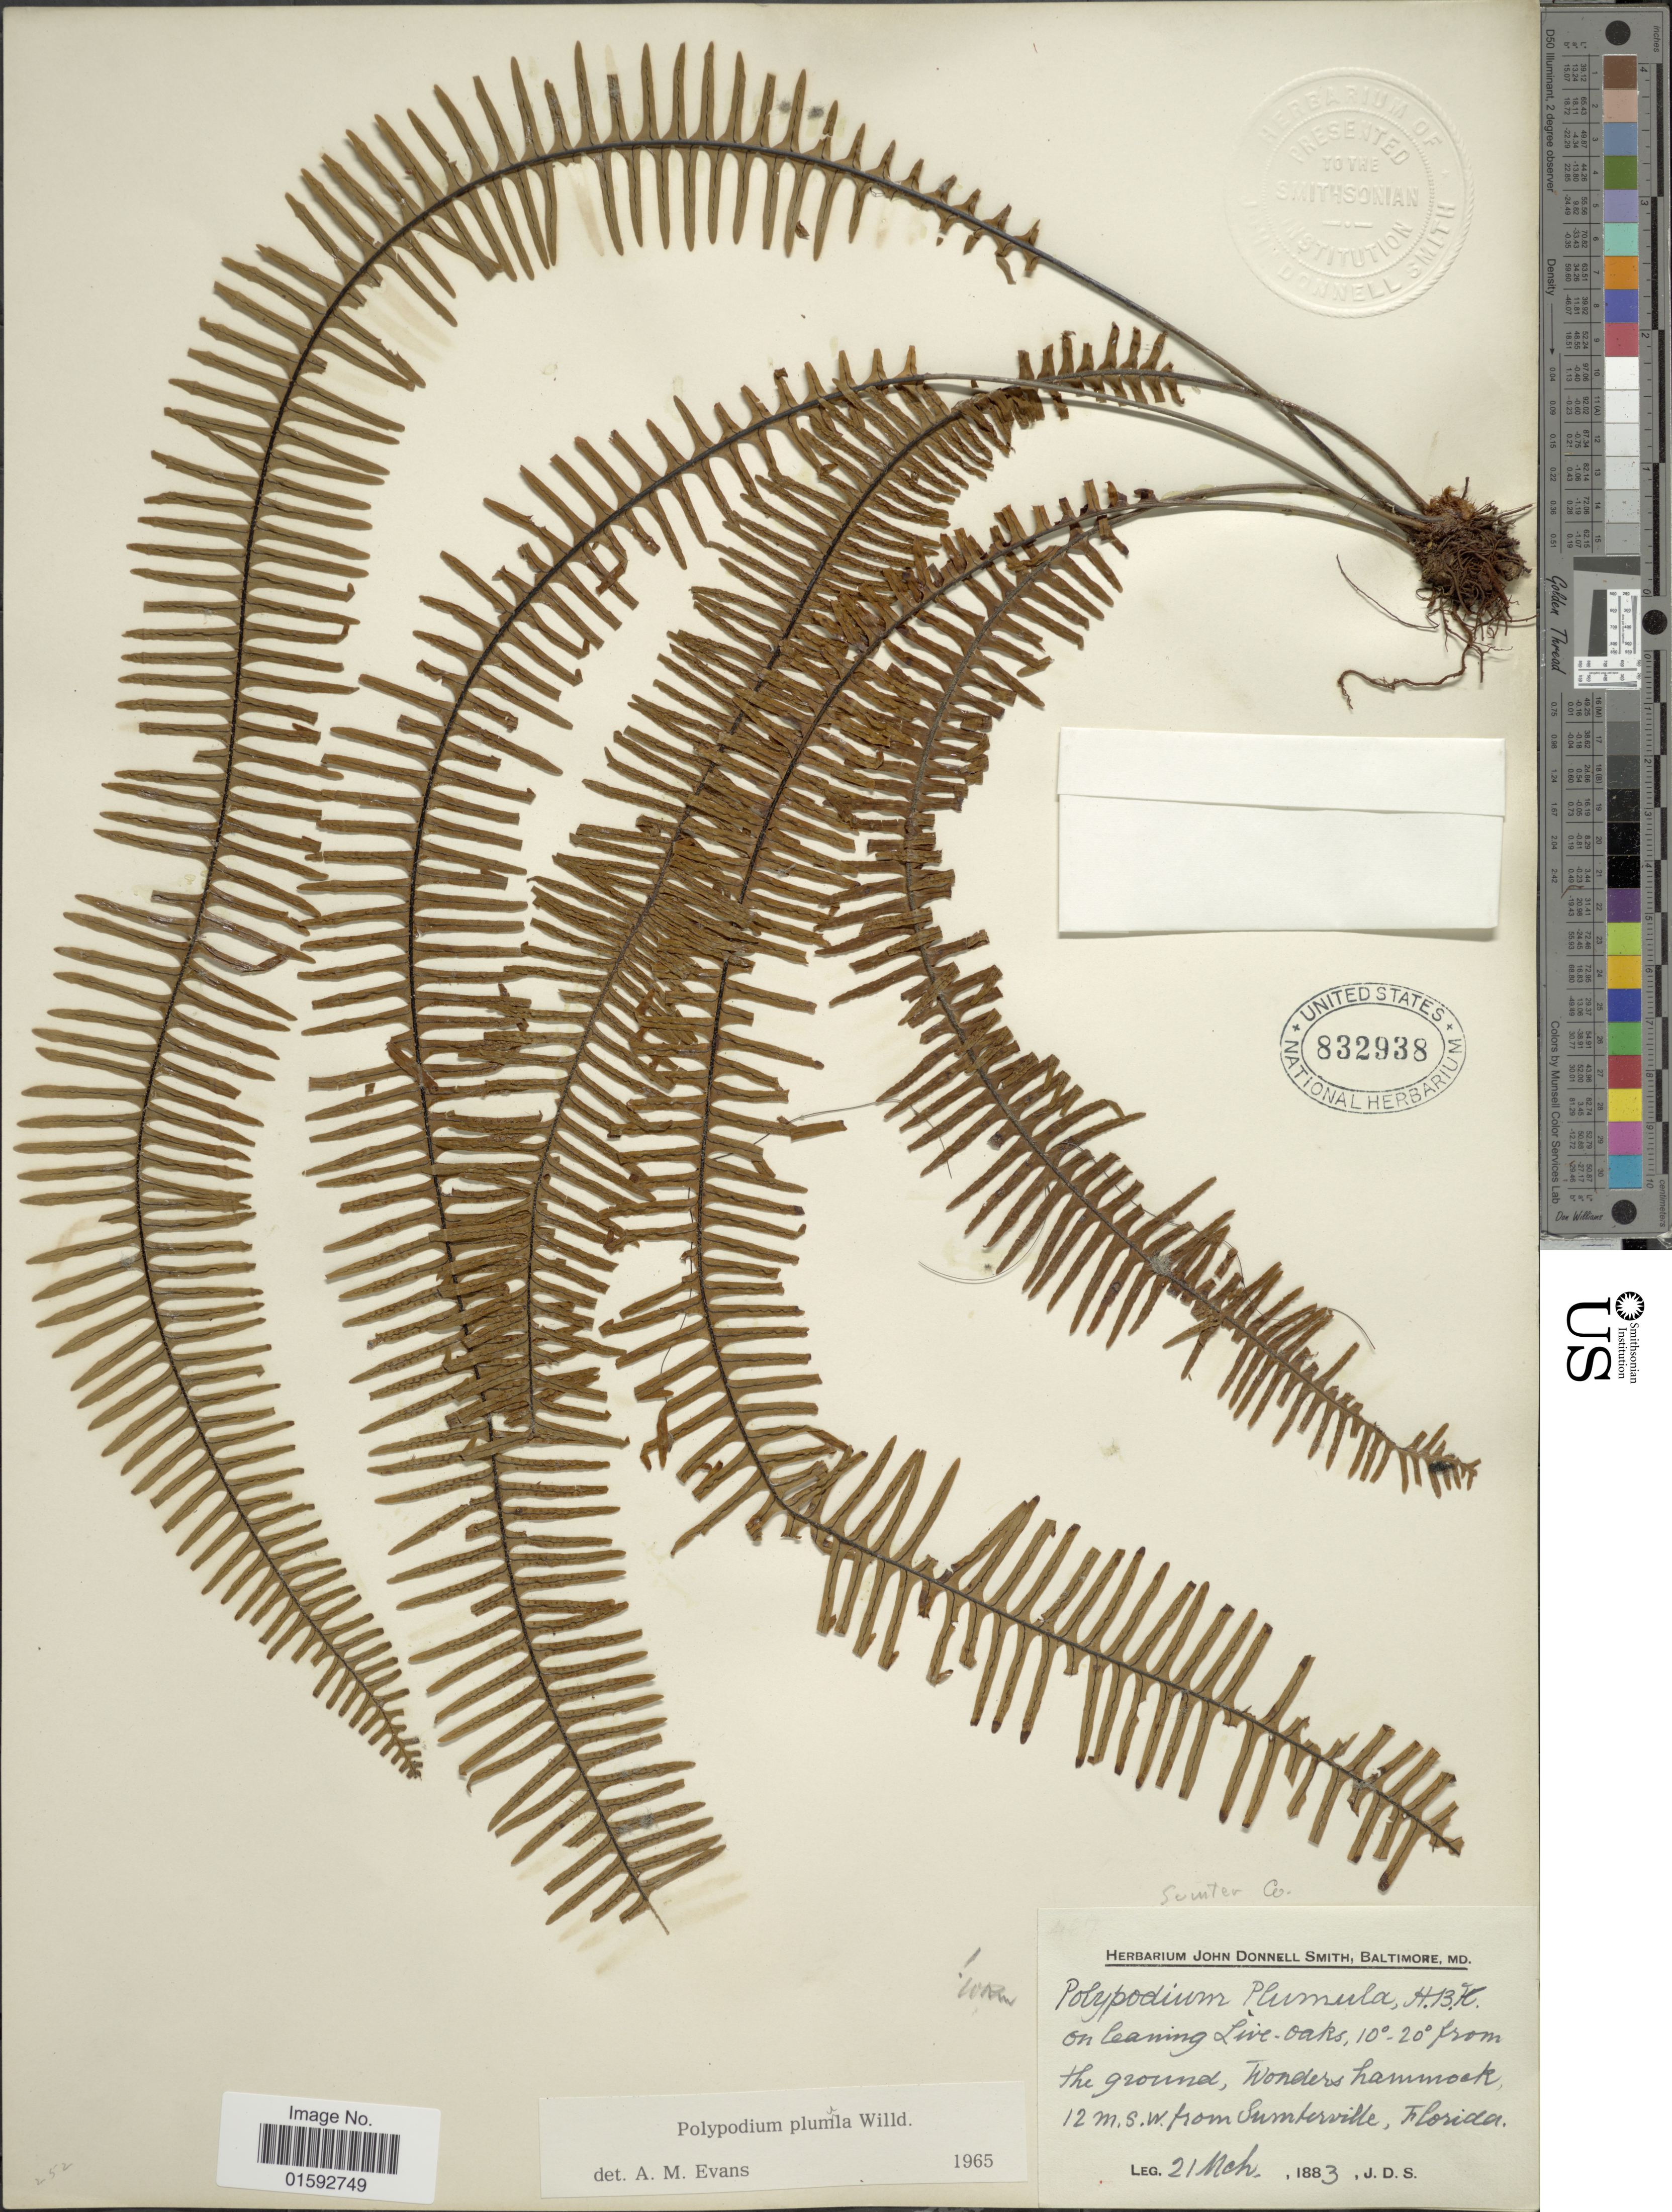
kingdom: Plantae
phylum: Tracheophyta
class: Polypodiopsida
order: Polypodiales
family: Polypodiaceae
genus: Pecluma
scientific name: Pecluma plumula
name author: (Humb. & Bonpl. ex Willd.) M.G. Price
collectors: J. Donnell Smith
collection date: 1883-03-21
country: United States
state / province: Florida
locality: On leaning Live-Oaks, 10° - 20° from the ground, Wonders hammock, 12 m. s.w. from Sumterville, Sumter Co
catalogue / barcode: US 832938